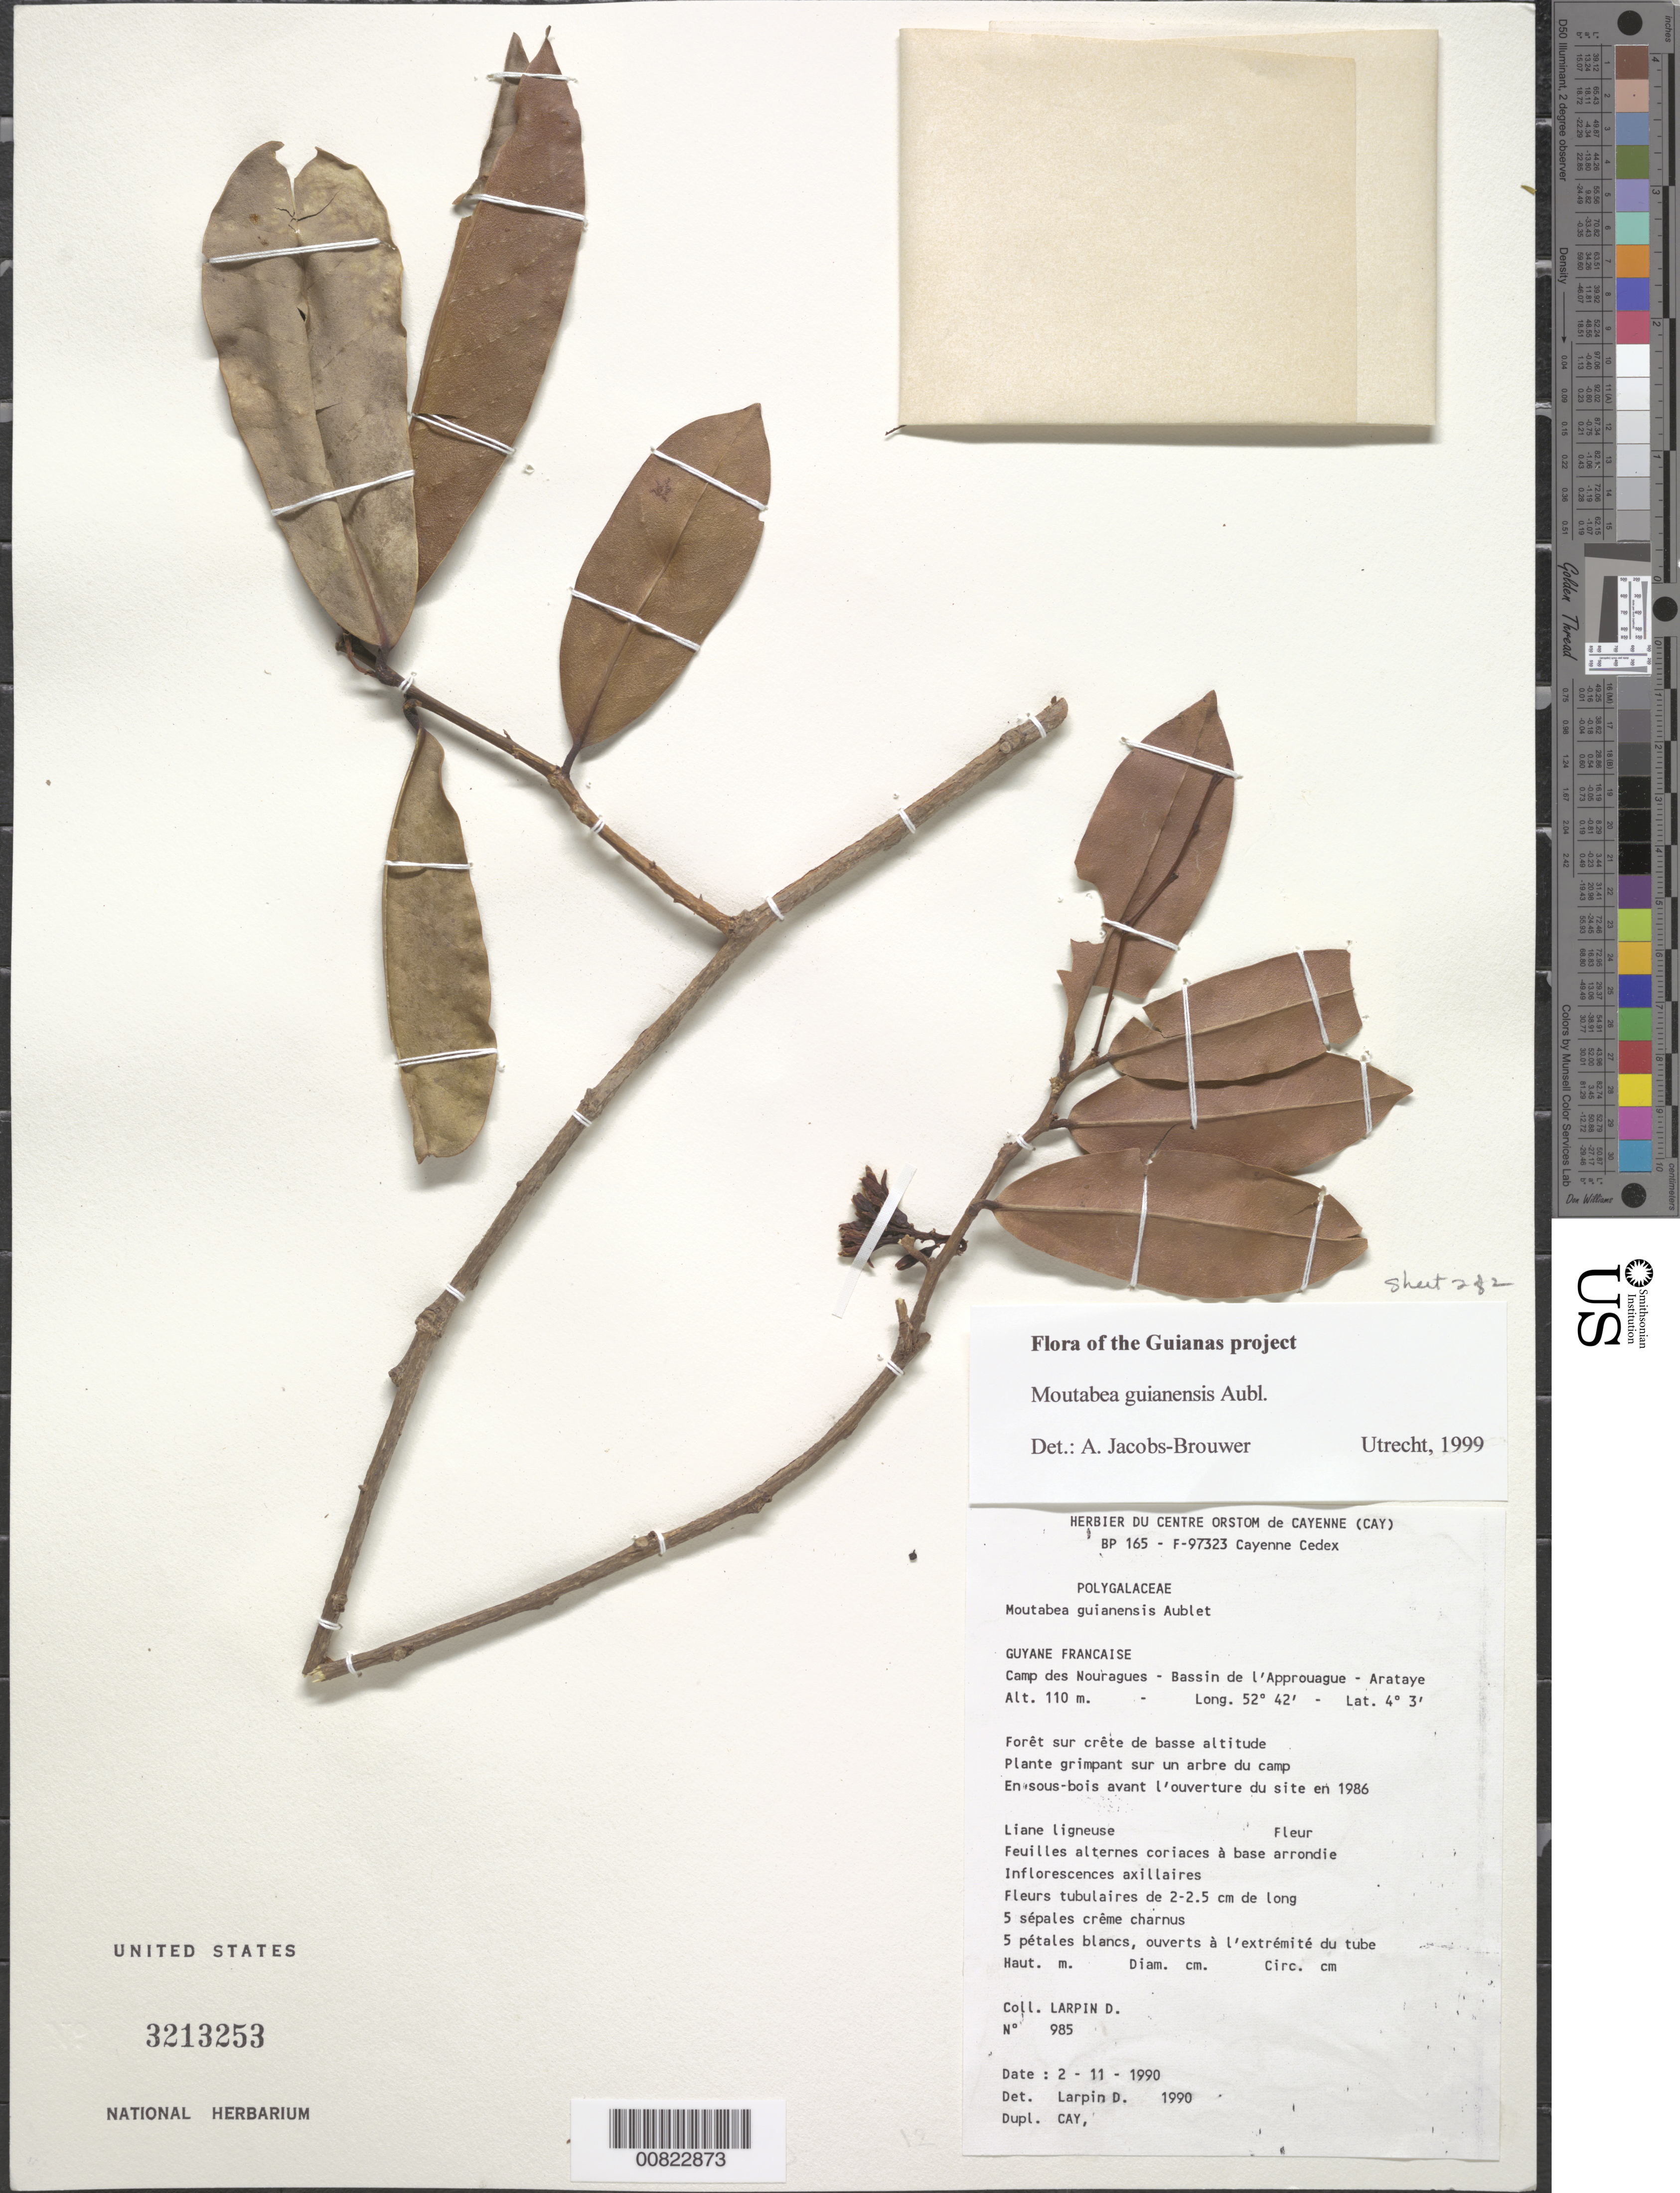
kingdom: Plantae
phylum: Tracheophyta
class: Magnoliopsida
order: Fabales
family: Polygalaceae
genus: Moutabea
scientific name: Moutabea guianensis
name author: Aubl.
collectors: D. Larpin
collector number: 985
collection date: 1990-11-02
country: French Guiana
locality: Guyane Francaise. Camp des Nouragues - Bassin de l'Approuage - Arataye.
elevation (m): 110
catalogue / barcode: US 3213253